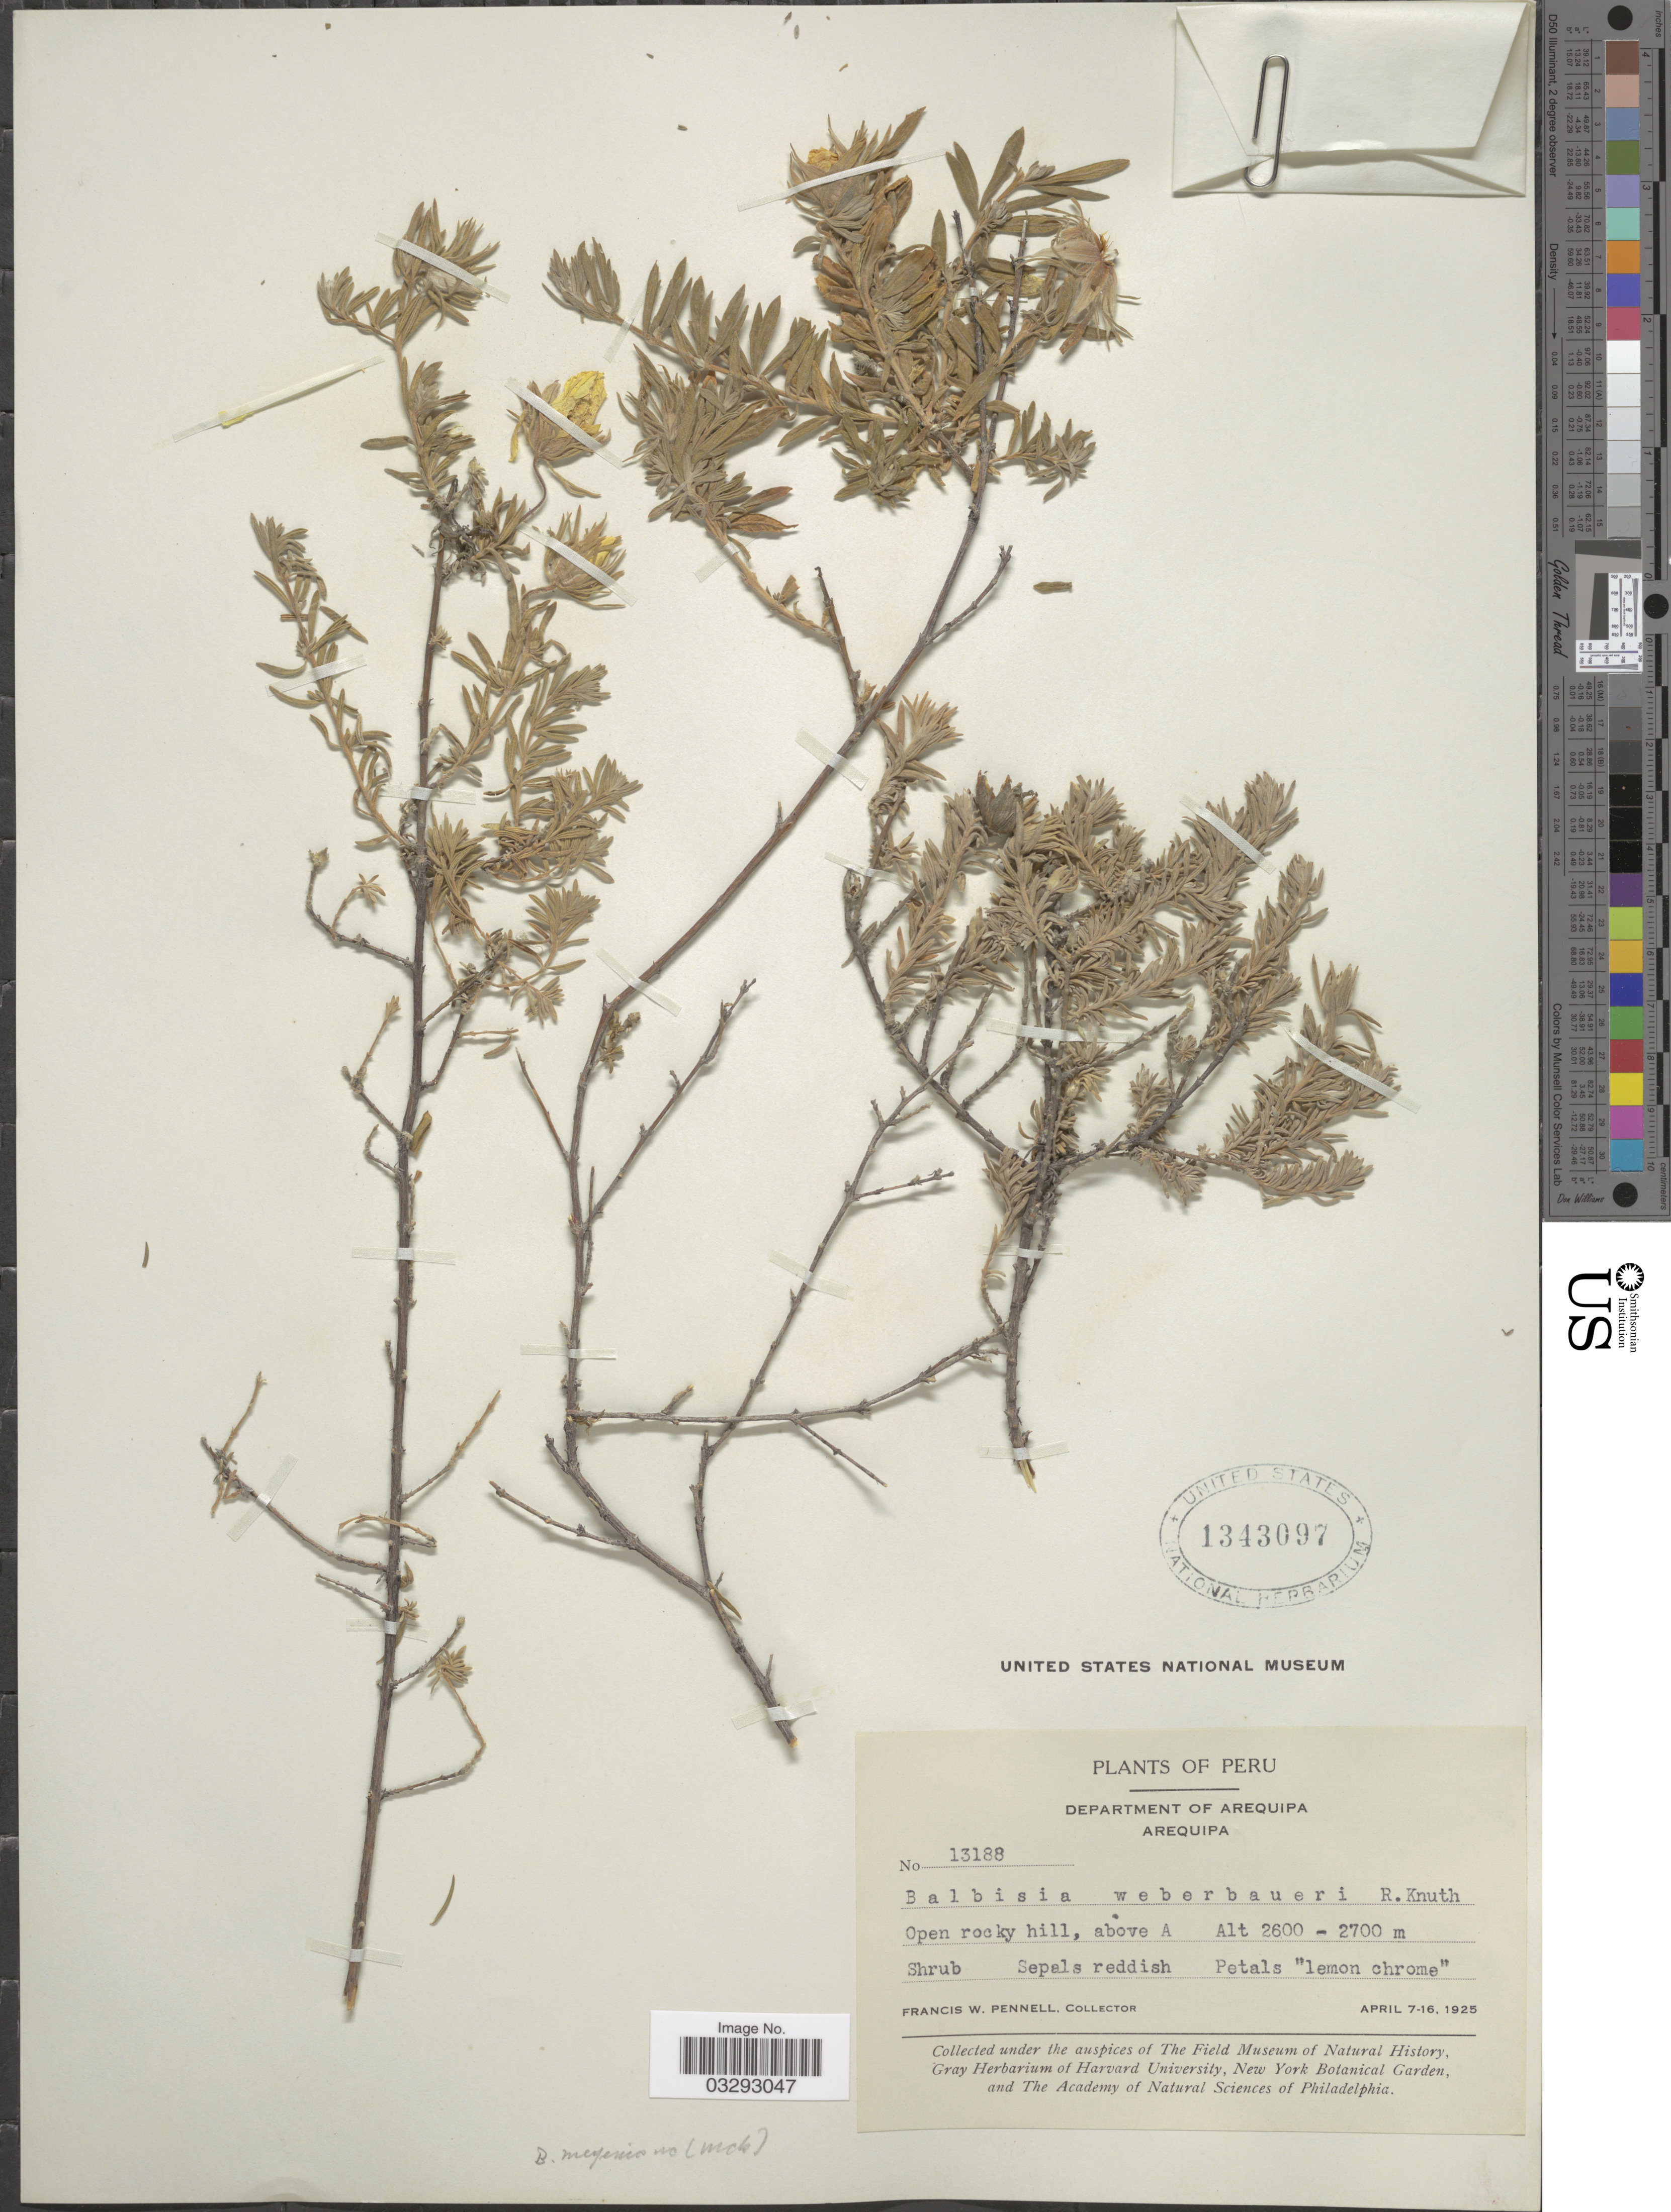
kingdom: Plantae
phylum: Tracheophyta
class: Magnoliopsida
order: Geraniales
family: Vivianiaceae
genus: Balbisia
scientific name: Balbisia meyeniana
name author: Klotzsch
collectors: F. W. Pennell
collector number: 13188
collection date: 1925-04-07/1925-04-16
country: Peru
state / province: Arequipa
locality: Department of Arequipa. Above A.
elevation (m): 2600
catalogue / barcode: US 1343097